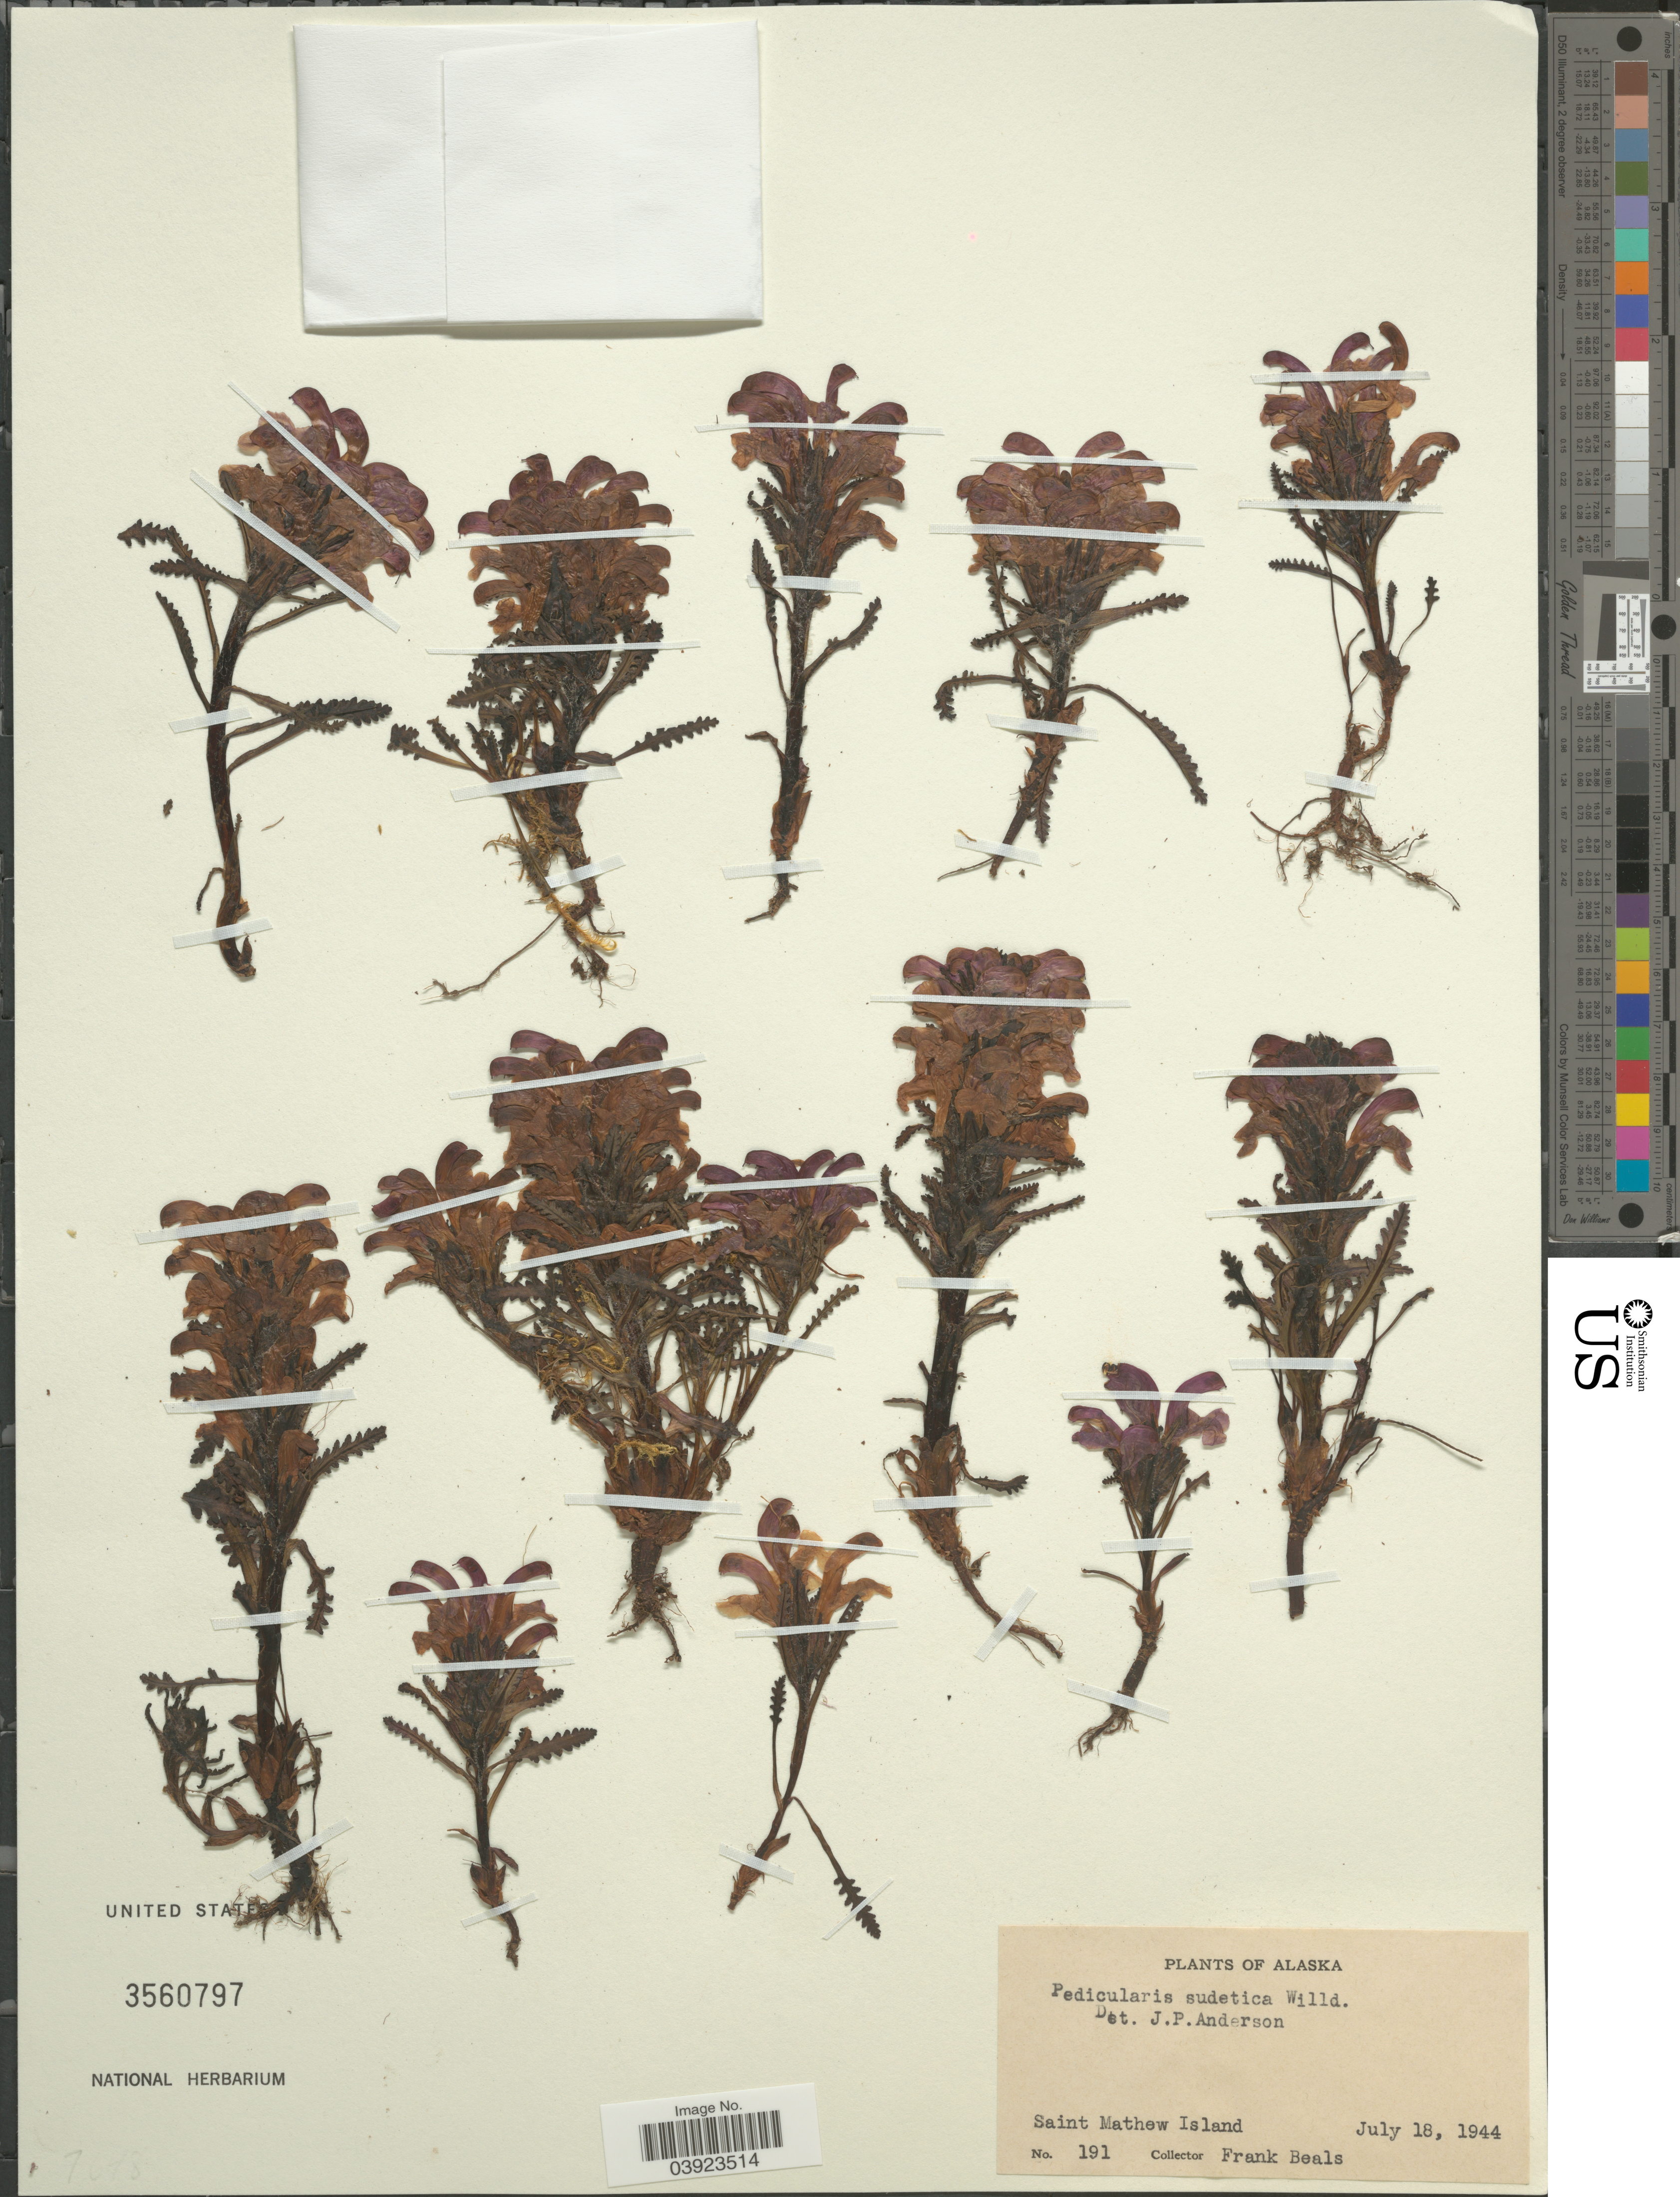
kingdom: Plantae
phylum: Tracheophyta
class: Magnoliopsida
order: Lamiales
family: Orobanchaceae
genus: Pedicularis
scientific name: Pedicularis sudetica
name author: Willd.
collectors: F. Beals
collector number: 191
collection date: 1944-07-18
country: United States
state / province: Alaska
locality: Saint Mathew Island.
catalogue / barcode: US 3560797